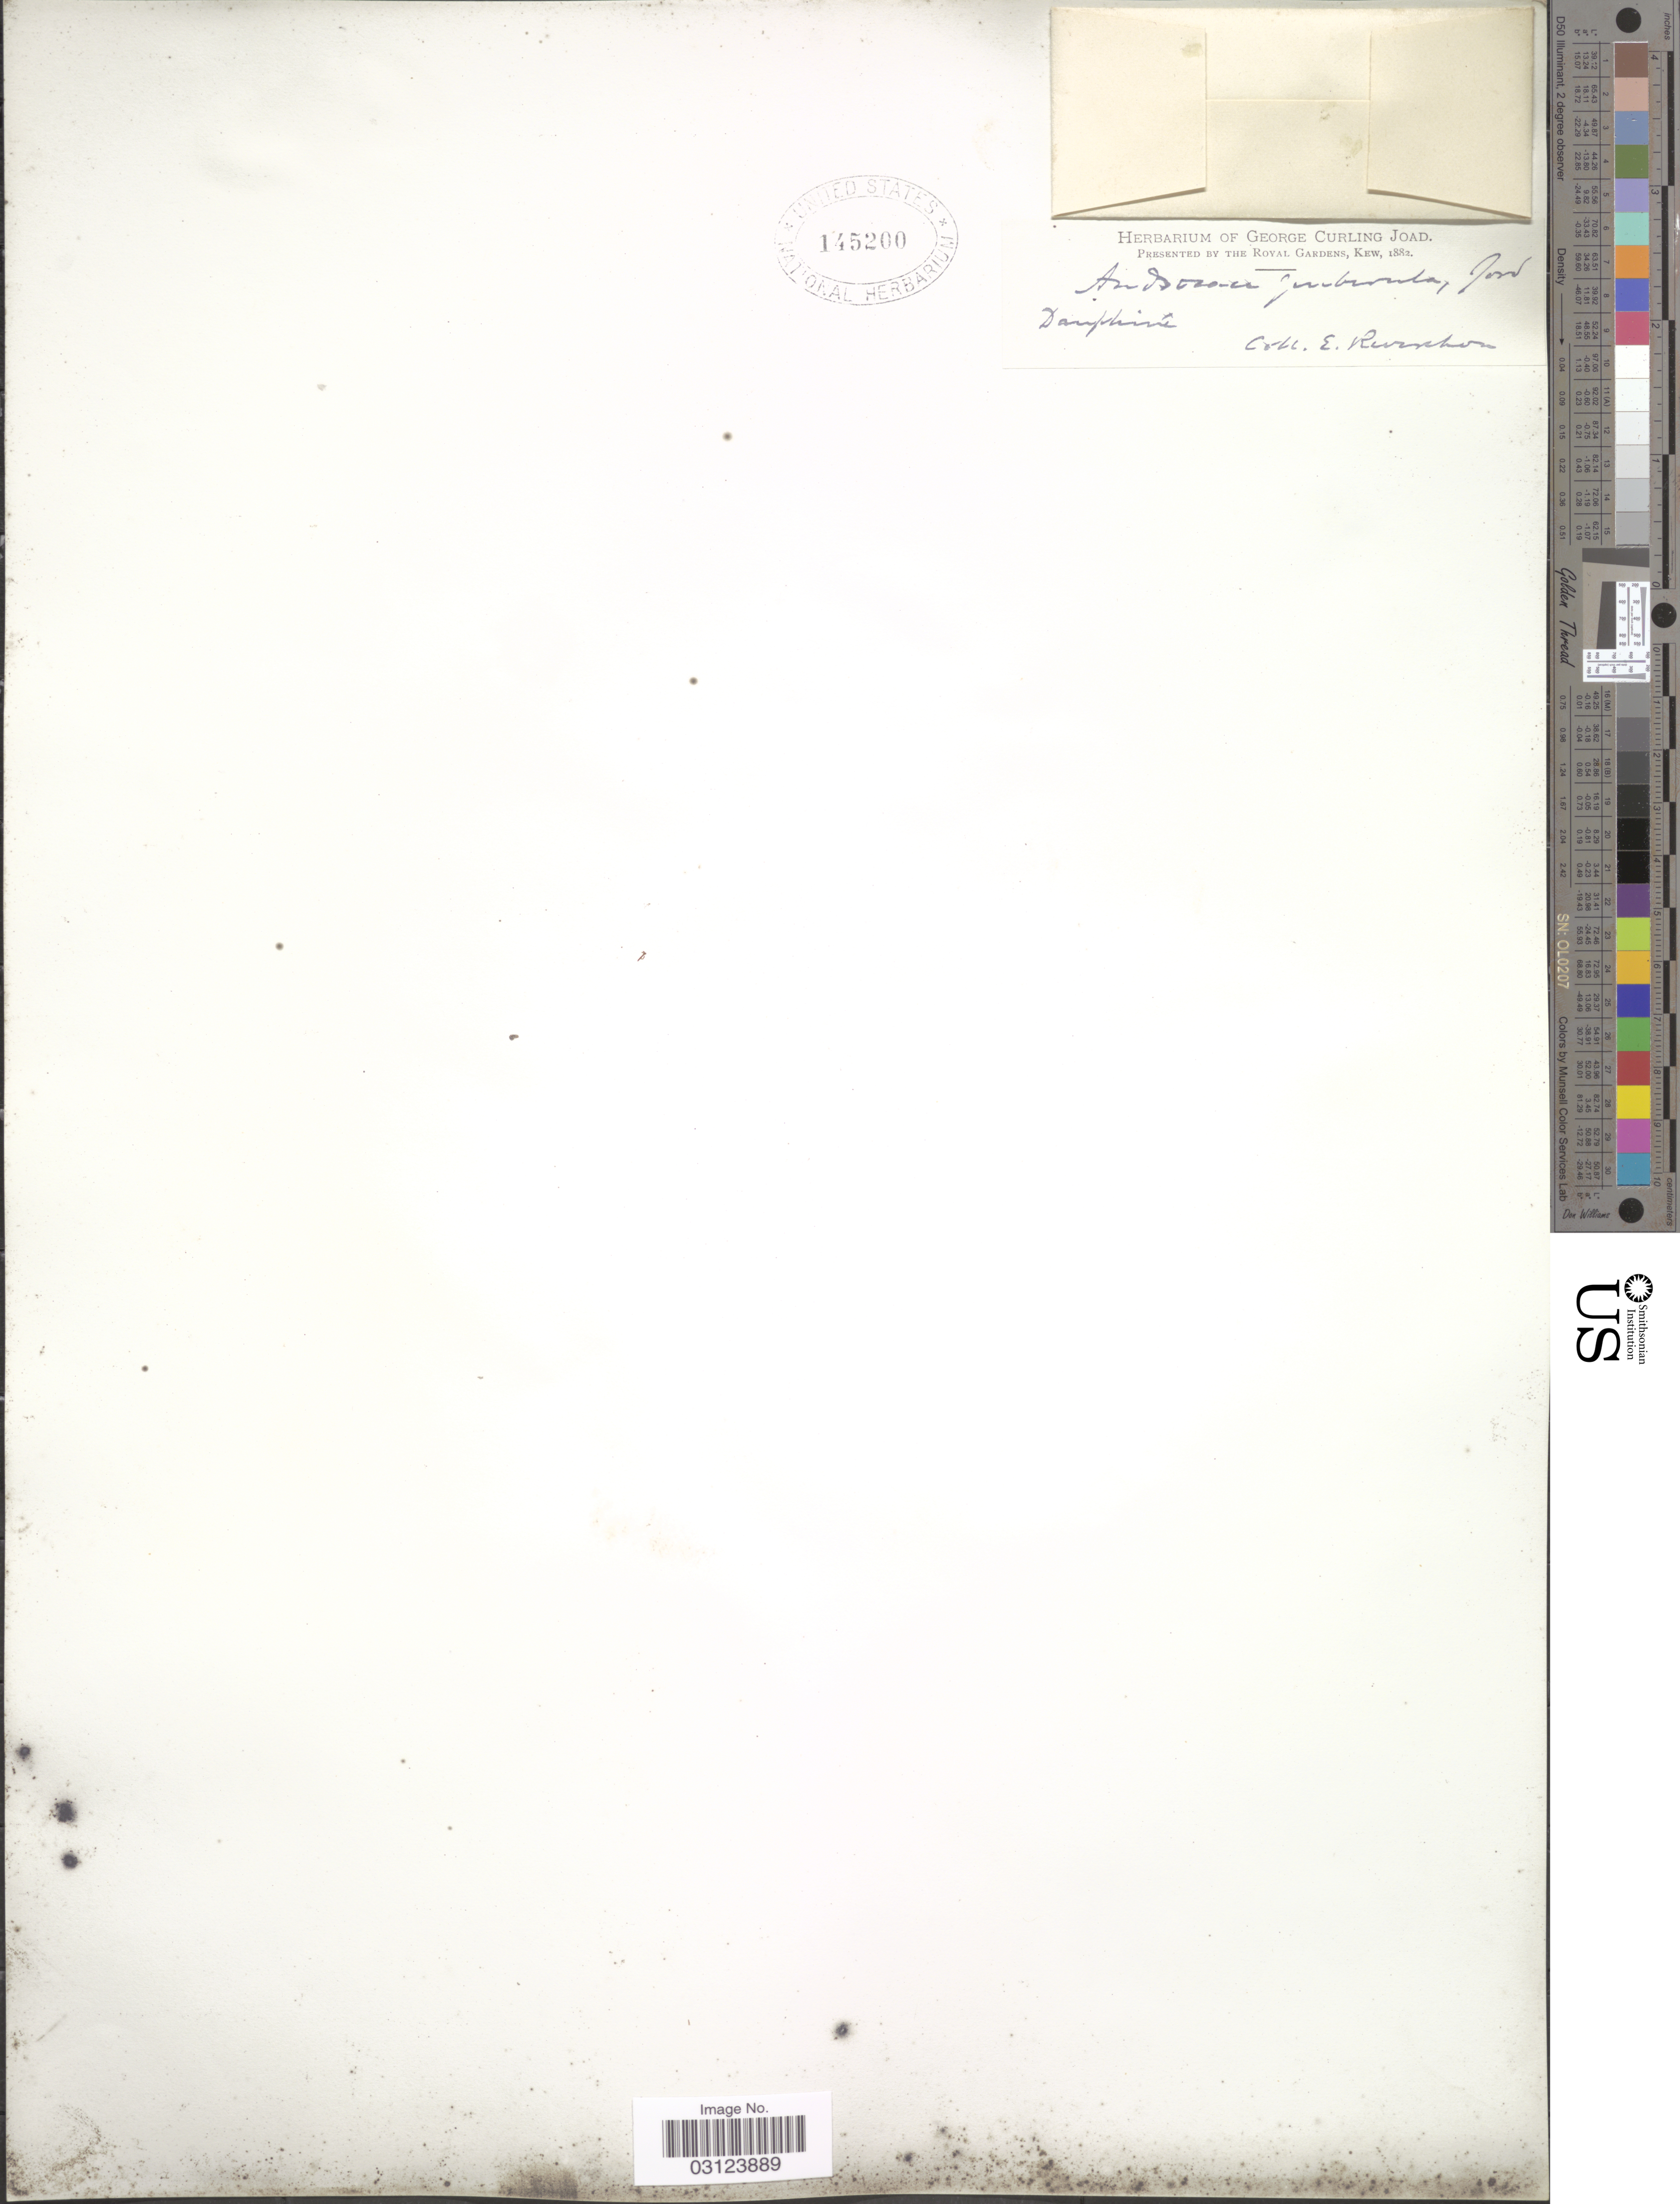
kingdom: Plantae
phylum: Tracheophyta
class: Magnoliopsida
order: Ericales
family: Primulaceae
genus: Androsace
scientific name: Androsace pubescens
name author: DC.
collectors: E. Reverchon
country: France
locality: Dauphiné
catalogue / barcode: US 145200